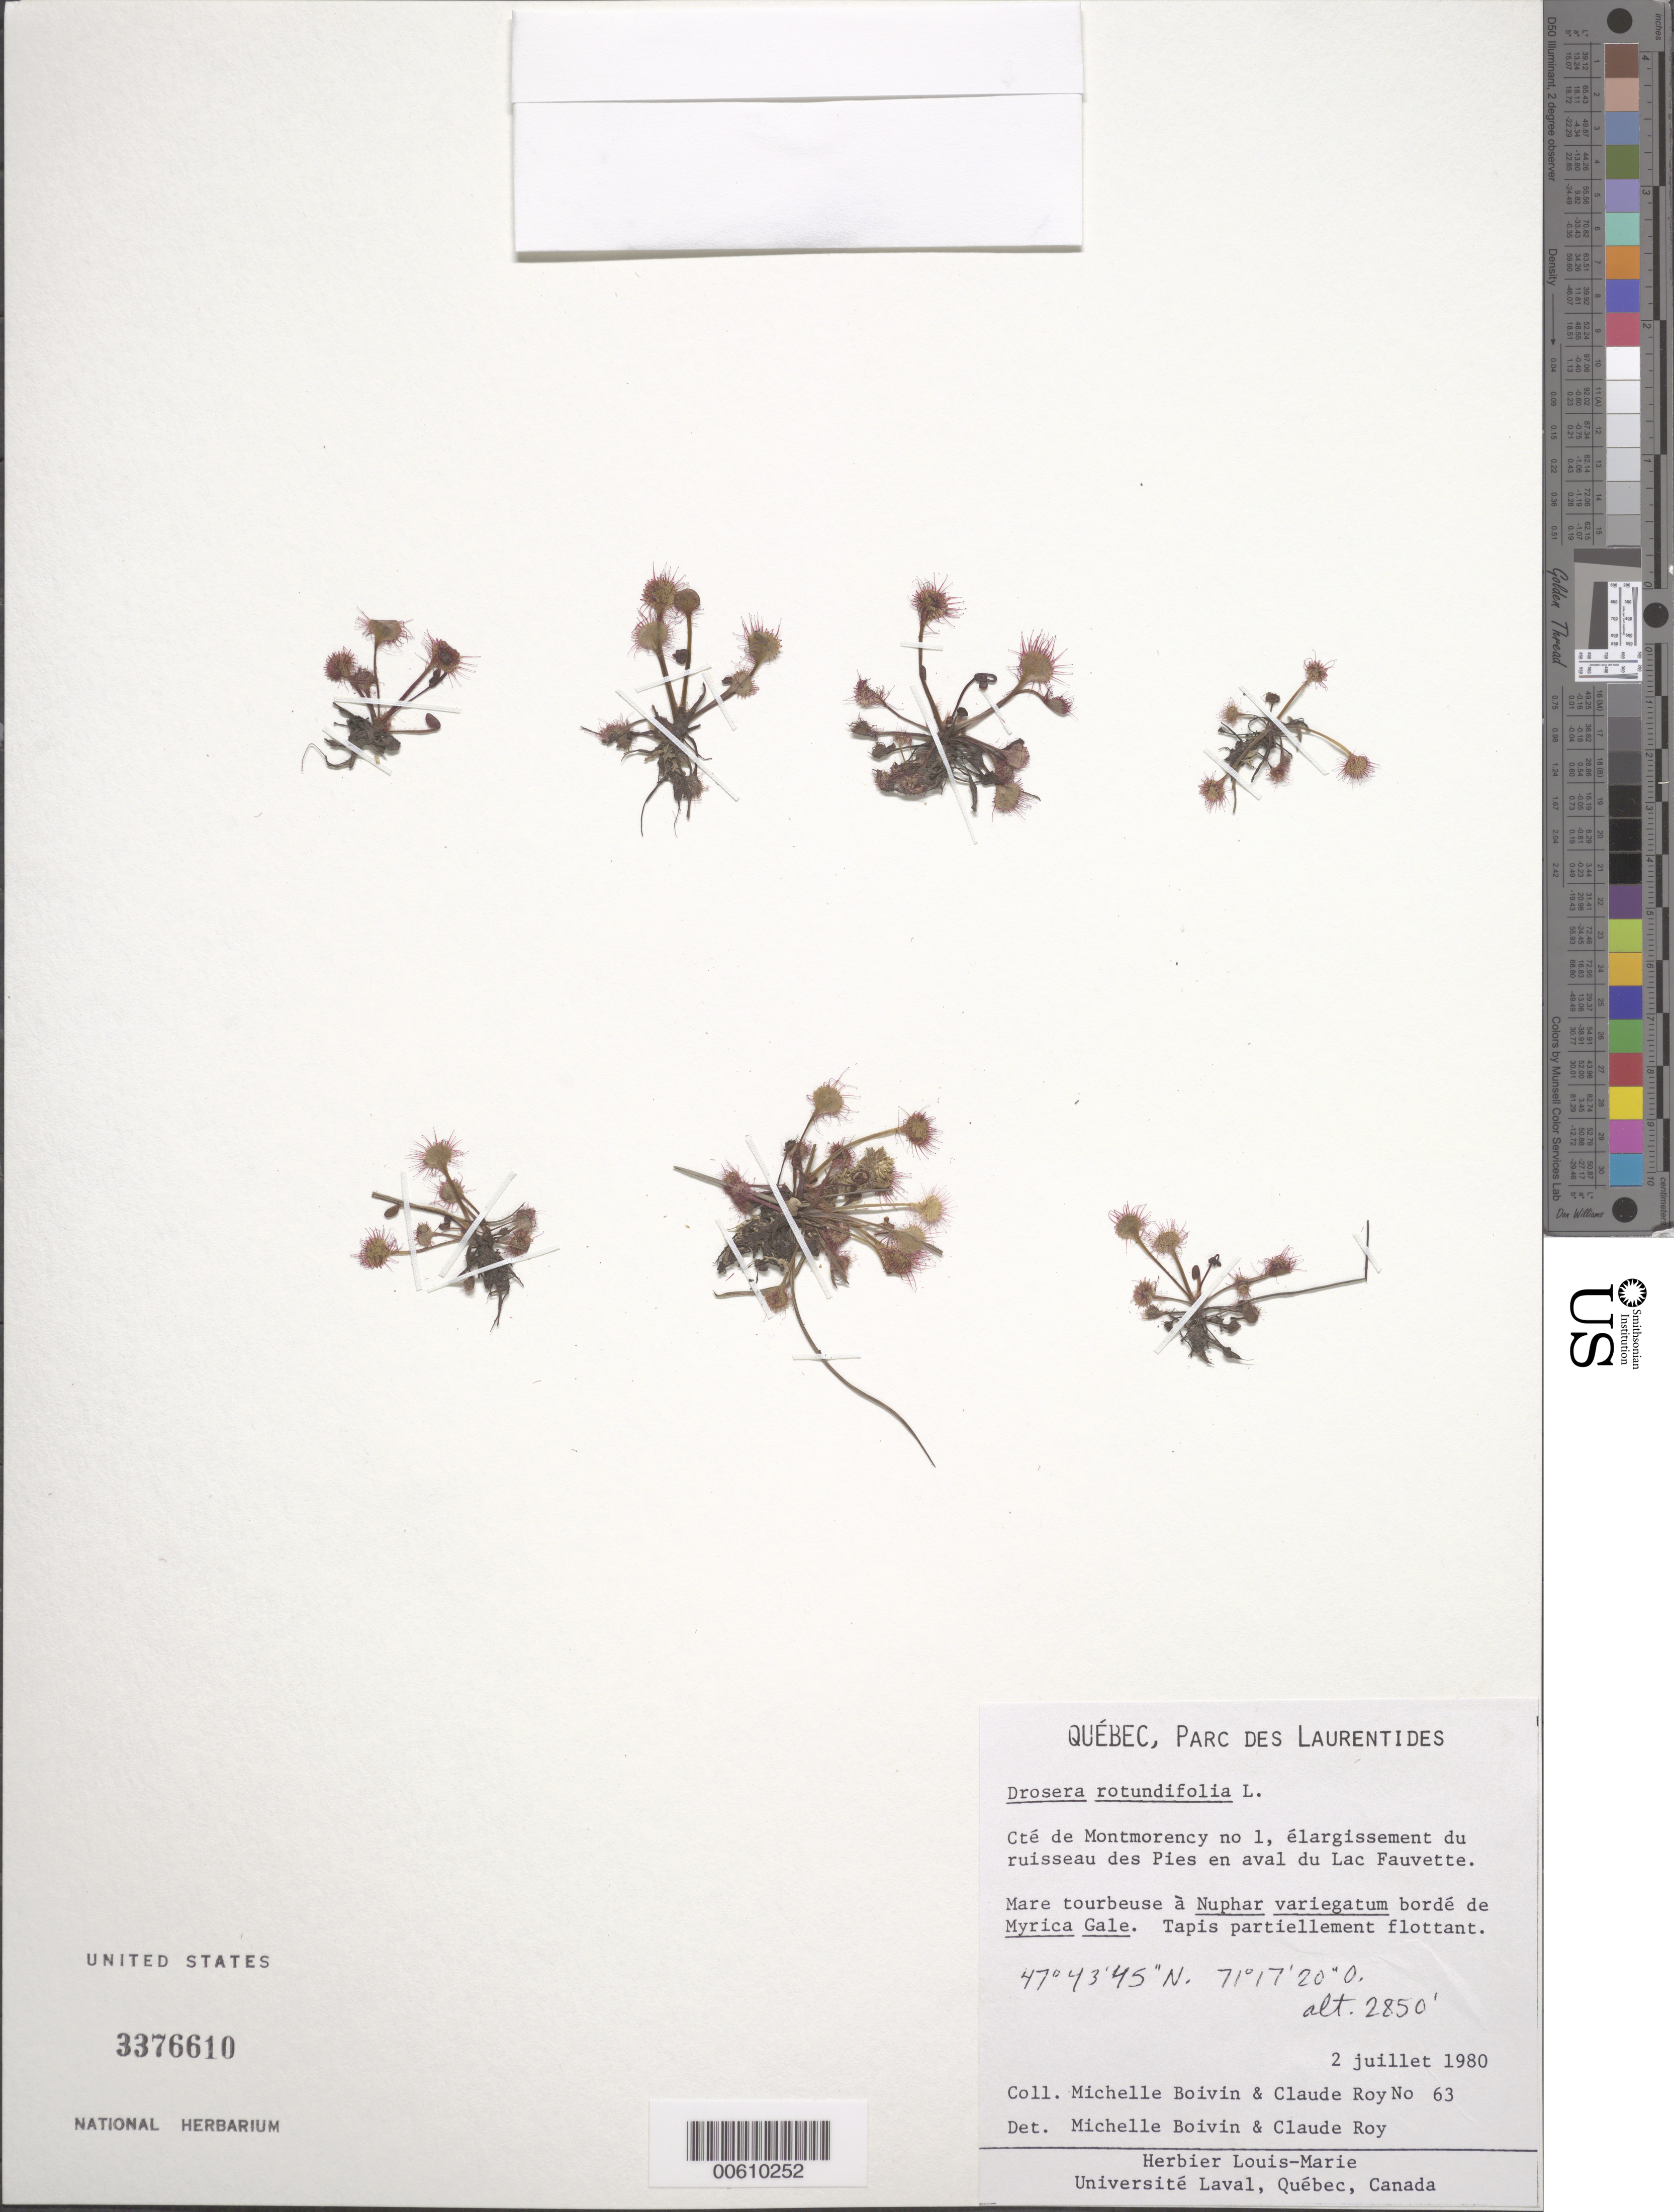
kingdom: Plantae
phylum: Tracheophyta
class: Magnoliopsida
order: Caryophyllales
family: Droseraceae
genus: Drosera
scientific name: Drosera rotundifolia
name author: L.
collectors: M. Boivin & C. Roy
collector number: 63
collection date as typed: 02 Jul 1980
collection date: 1980-07-02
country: Canada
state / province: Quebec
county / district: La Côte-de-beaupré ?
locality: Cte. de montmorency no 1, elargissement du ruisseau des pies en aval du lac fauvette.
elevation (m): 869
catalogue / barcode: US 3376610